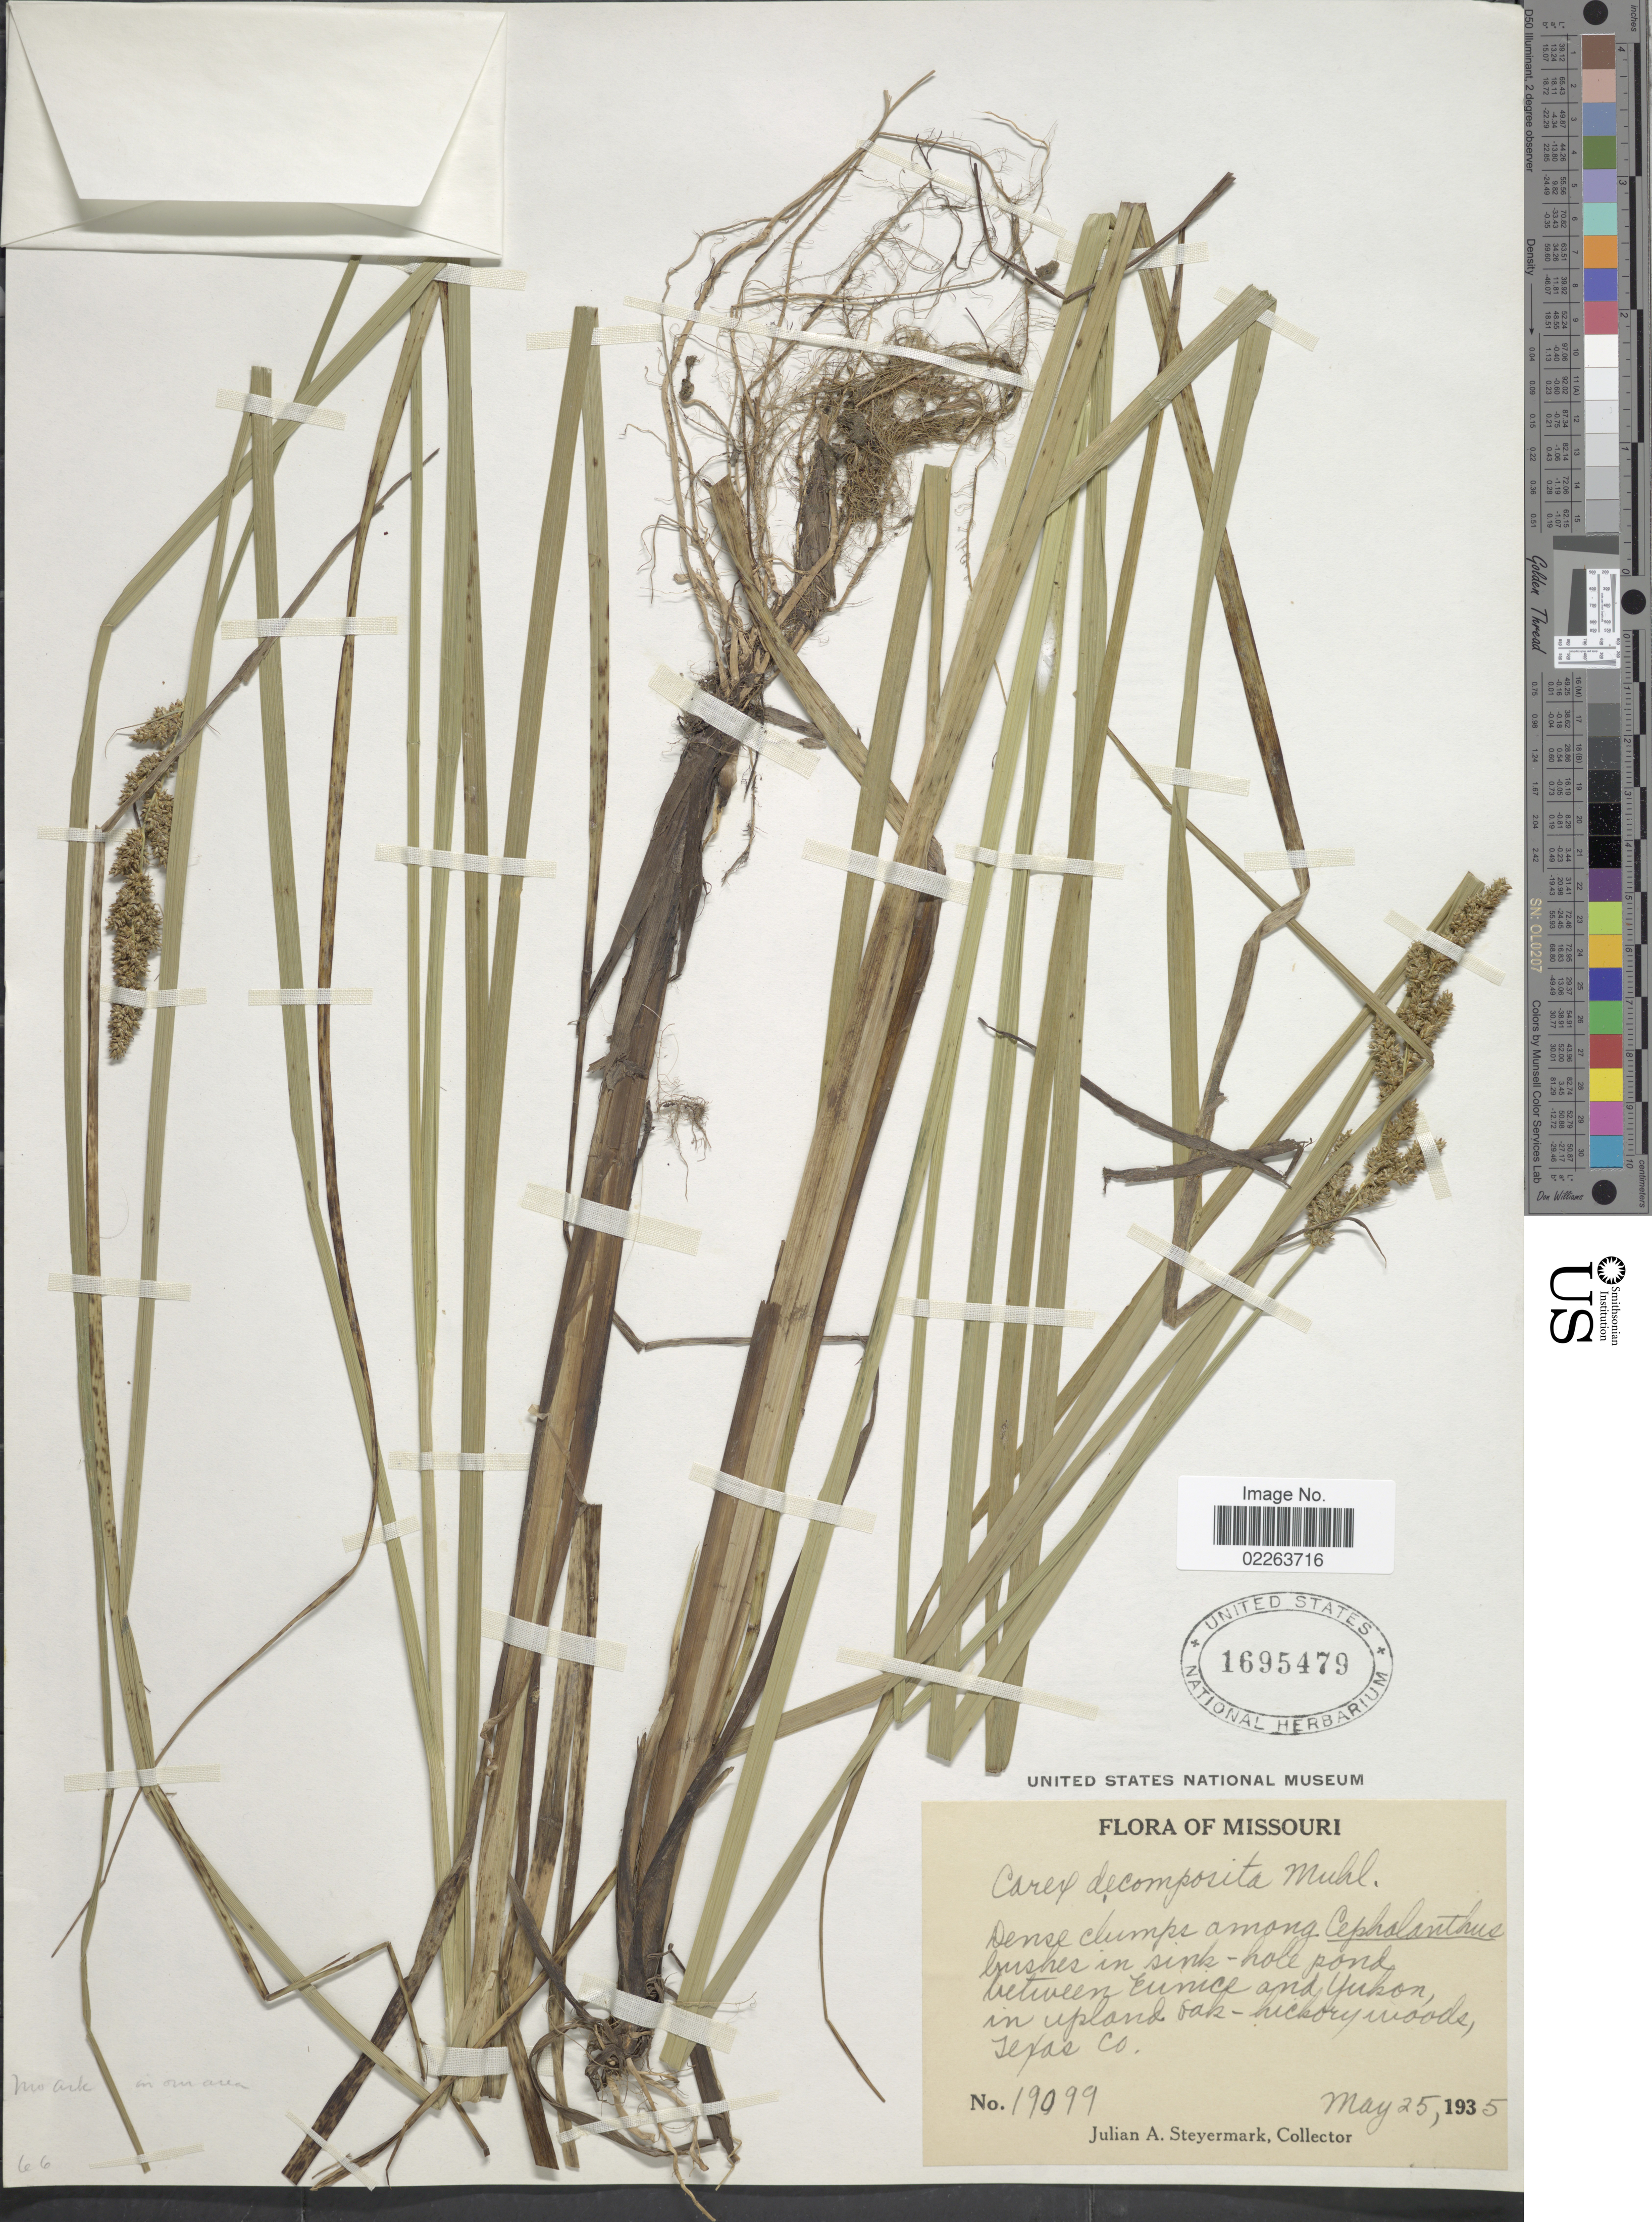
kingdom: Plantae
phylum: Tracheophyta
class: Liliopsida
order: Poales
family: Cyperaceae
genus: Carex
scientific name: Carex decomposita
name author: Muhl.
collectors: J. Steyermark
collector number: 19099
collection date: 1935-05-25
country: United States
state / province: Missouri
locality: Between Eunice and Yukon, in upland oak- hickory woods, Texas Co.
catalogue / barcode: US 1695479